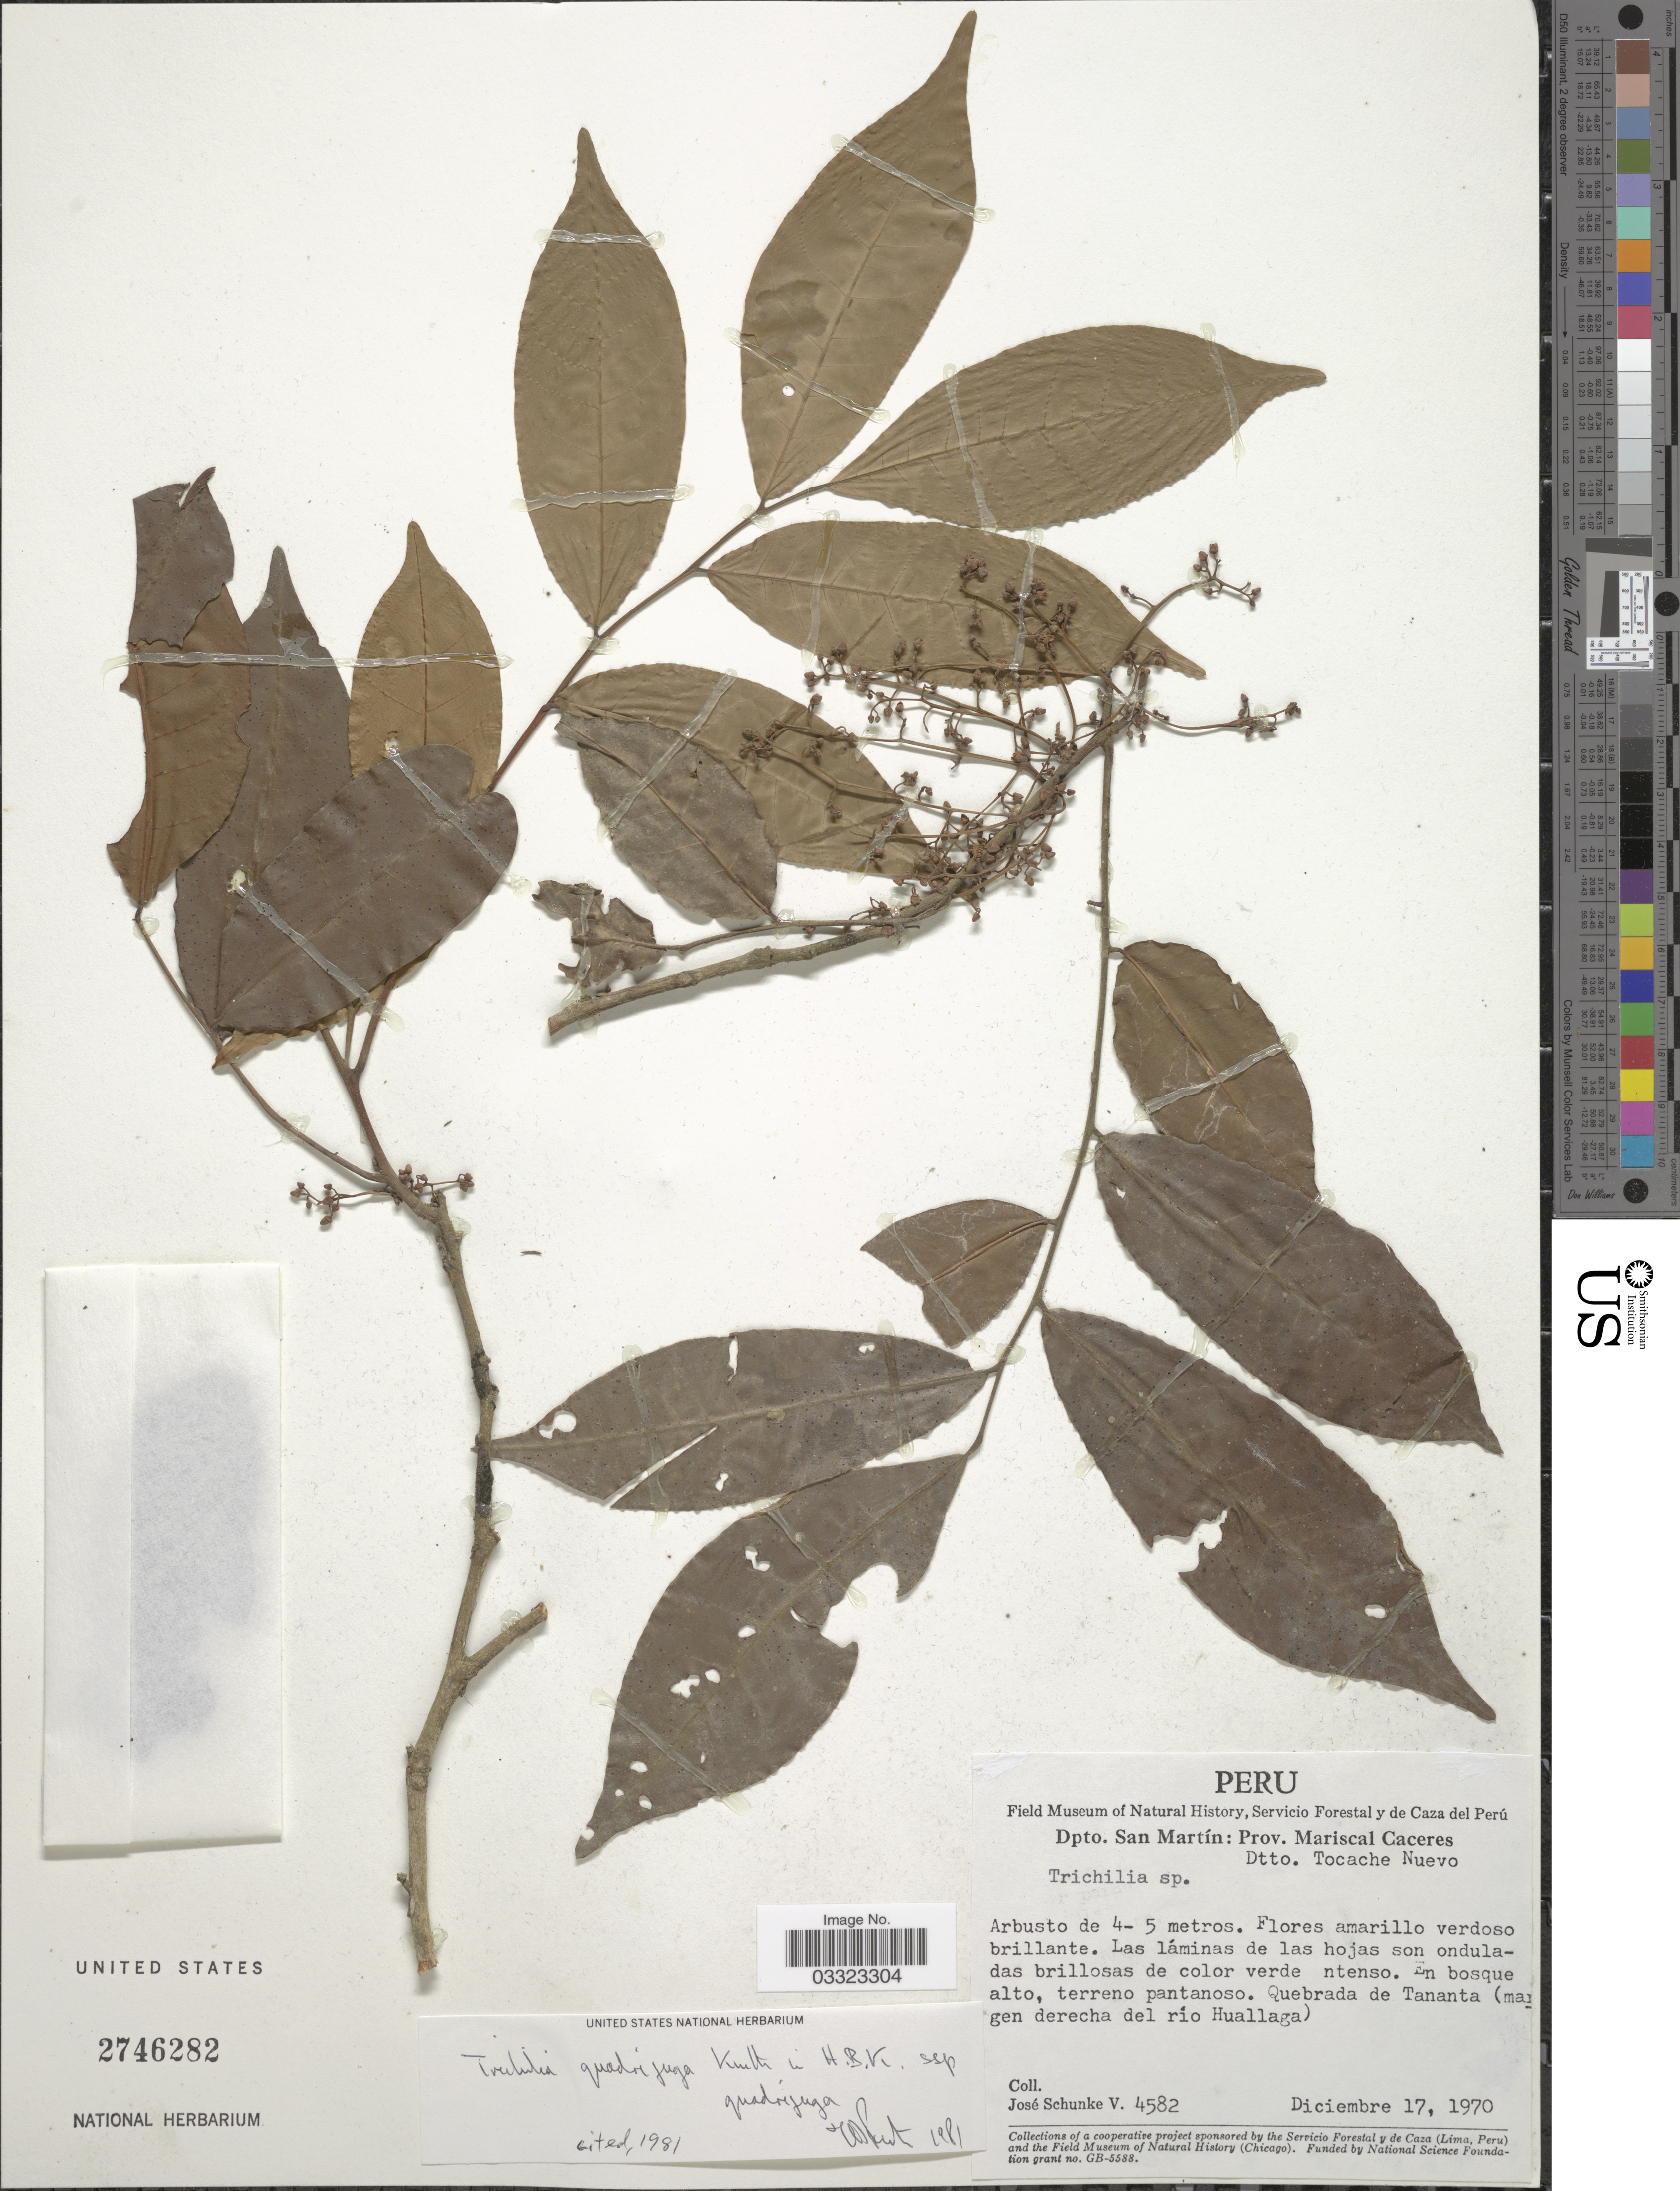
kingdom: Plantae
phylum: Tracheophyta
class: Magnoliopsida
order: Sapindales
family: Meliaceae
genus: Trichilia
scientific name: Trichilia quadrijuga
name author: Kunth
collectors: J. Schunke Vigo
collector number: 4582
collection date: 1970-12-17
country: Peru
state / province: San Martín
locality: Dpto/ San Martín: Prov. Mariscal Caceres, Dtto. Tocache Nuevo. Quebrada de Tananta (margen derecha del rio Huallaga).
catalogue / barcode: US 2746282